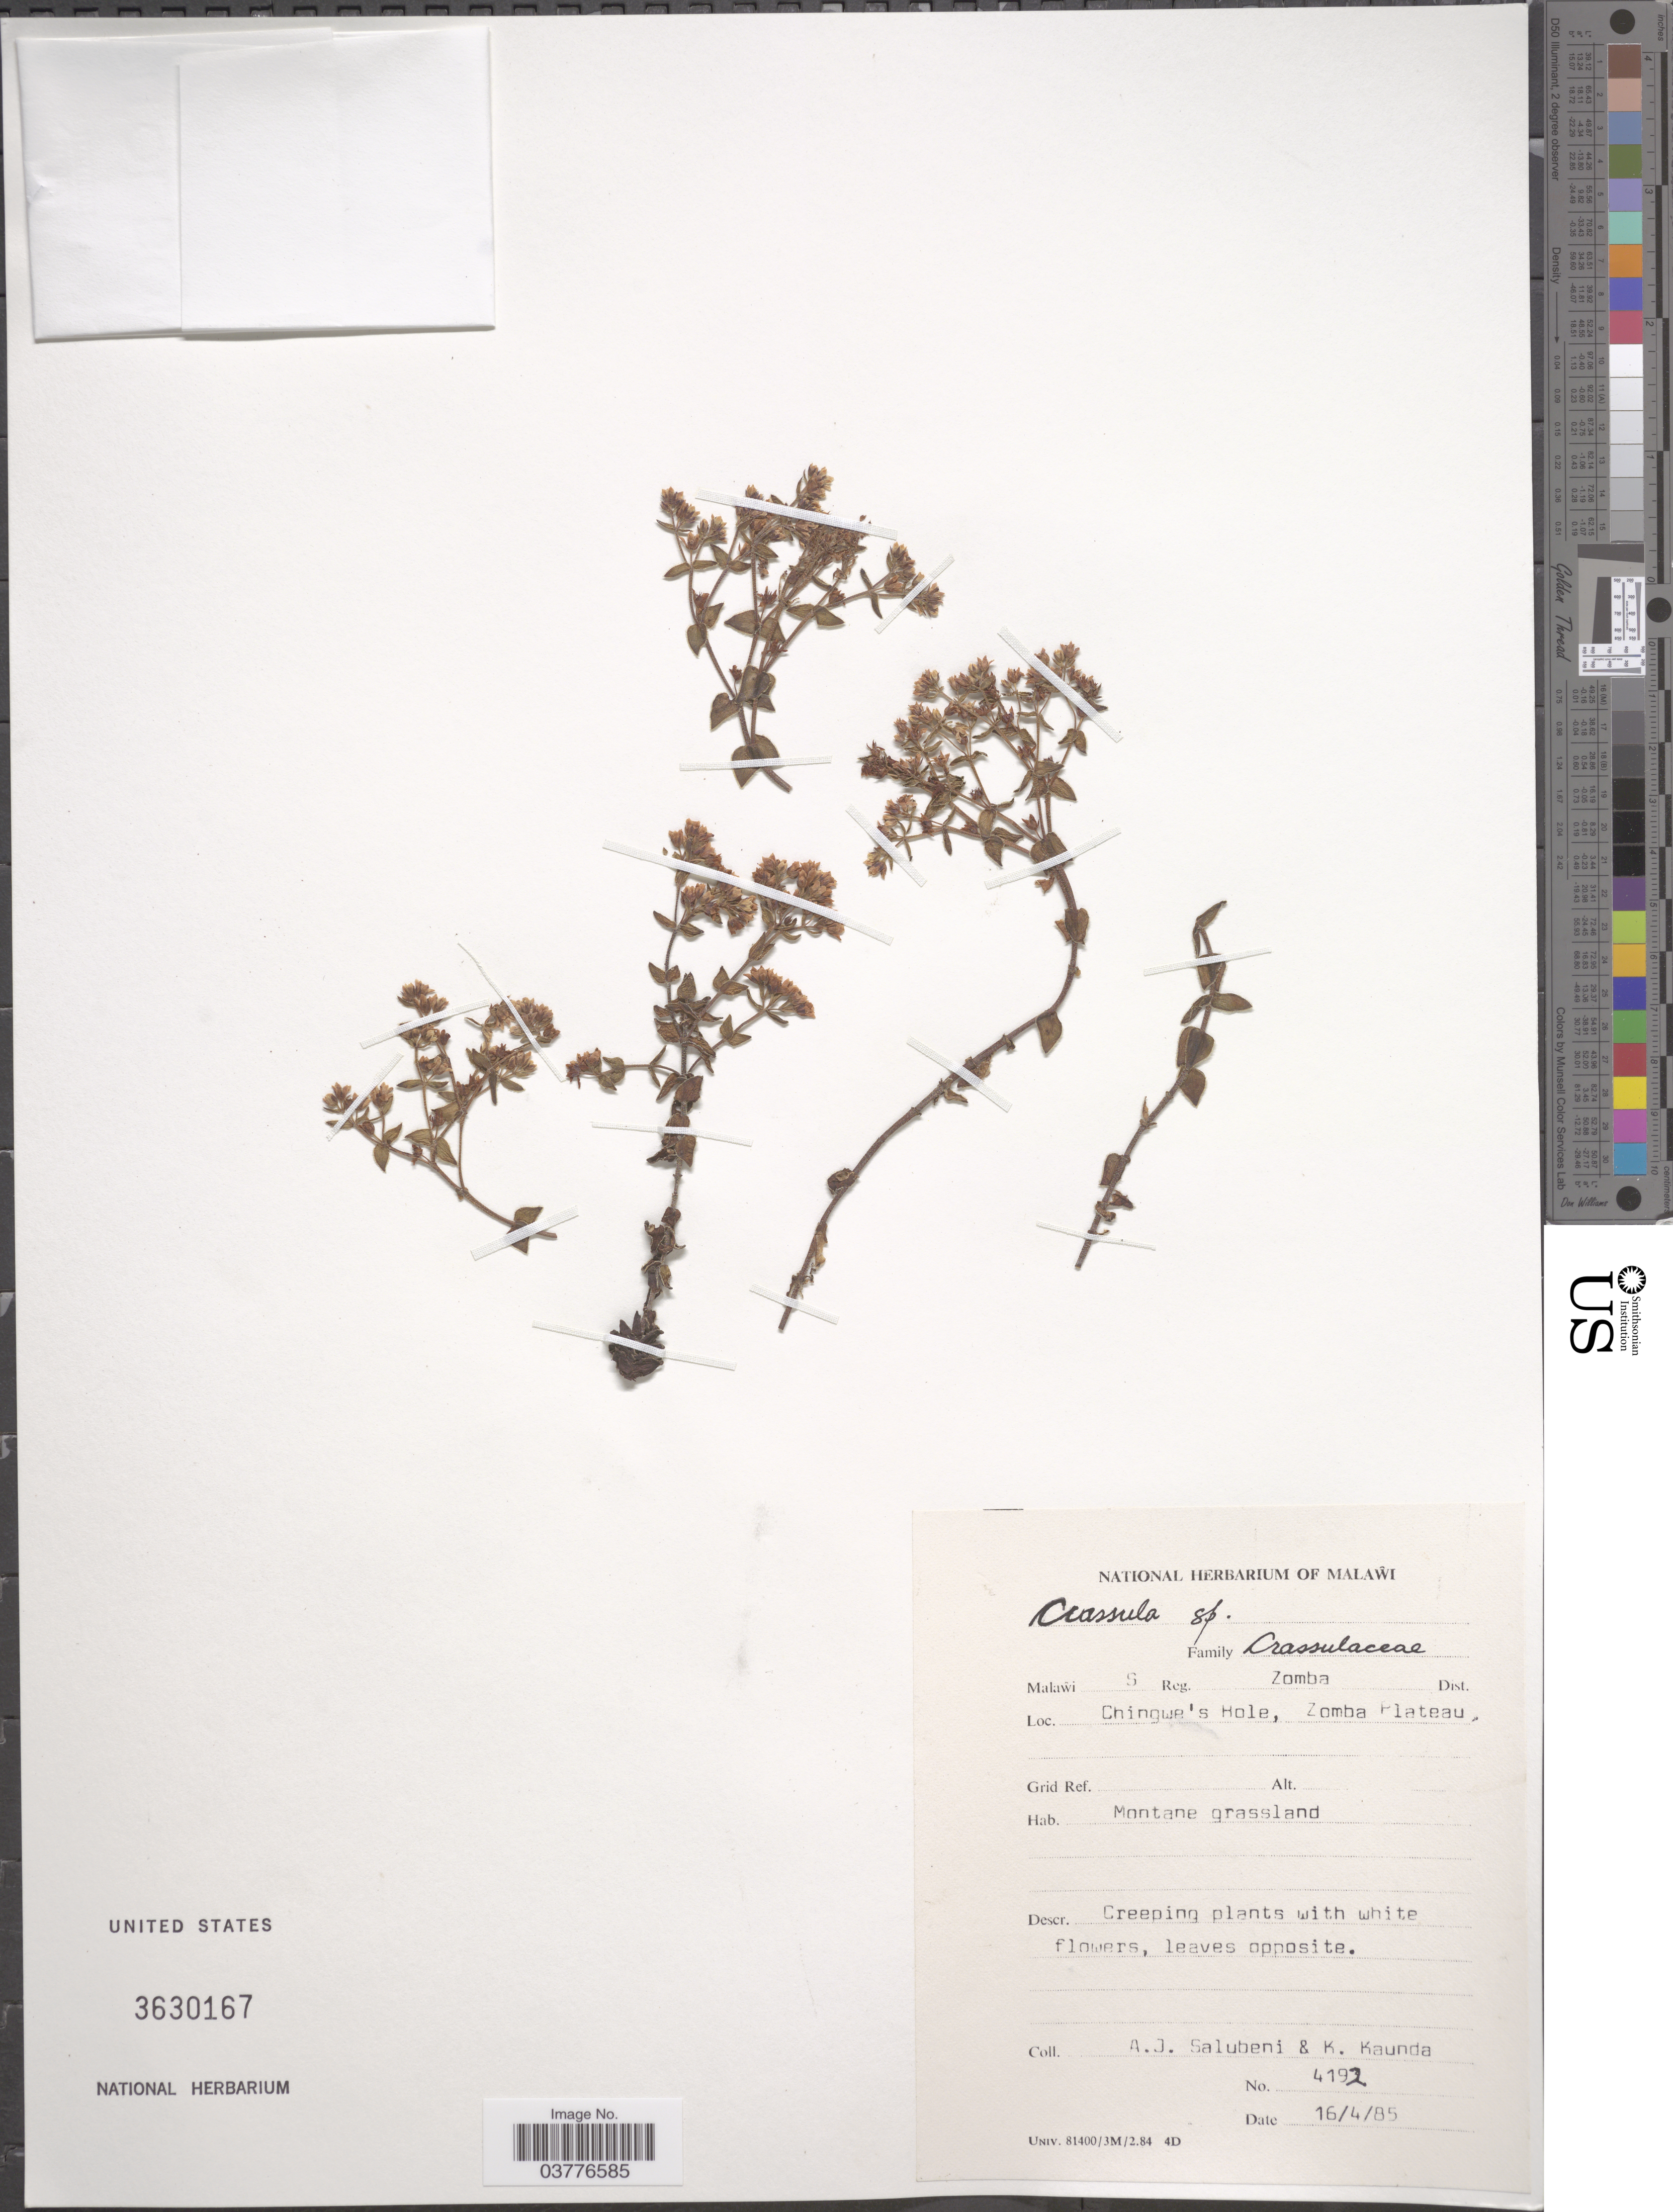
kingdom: Plantae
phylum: Tracheophyta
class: Magnoliopsida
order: Saxifragales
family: Crassulaceae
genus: Crassula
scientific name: Crassula sp.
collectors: A. J. Salubeni & K. Kaunda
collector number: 4192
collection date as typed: Transcribed d/m/y: 16/4/85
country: Malawi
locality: S Reg. Zomba Dist. Chingwe's Hole, Zomba Plateau.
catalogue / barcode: US 3630167